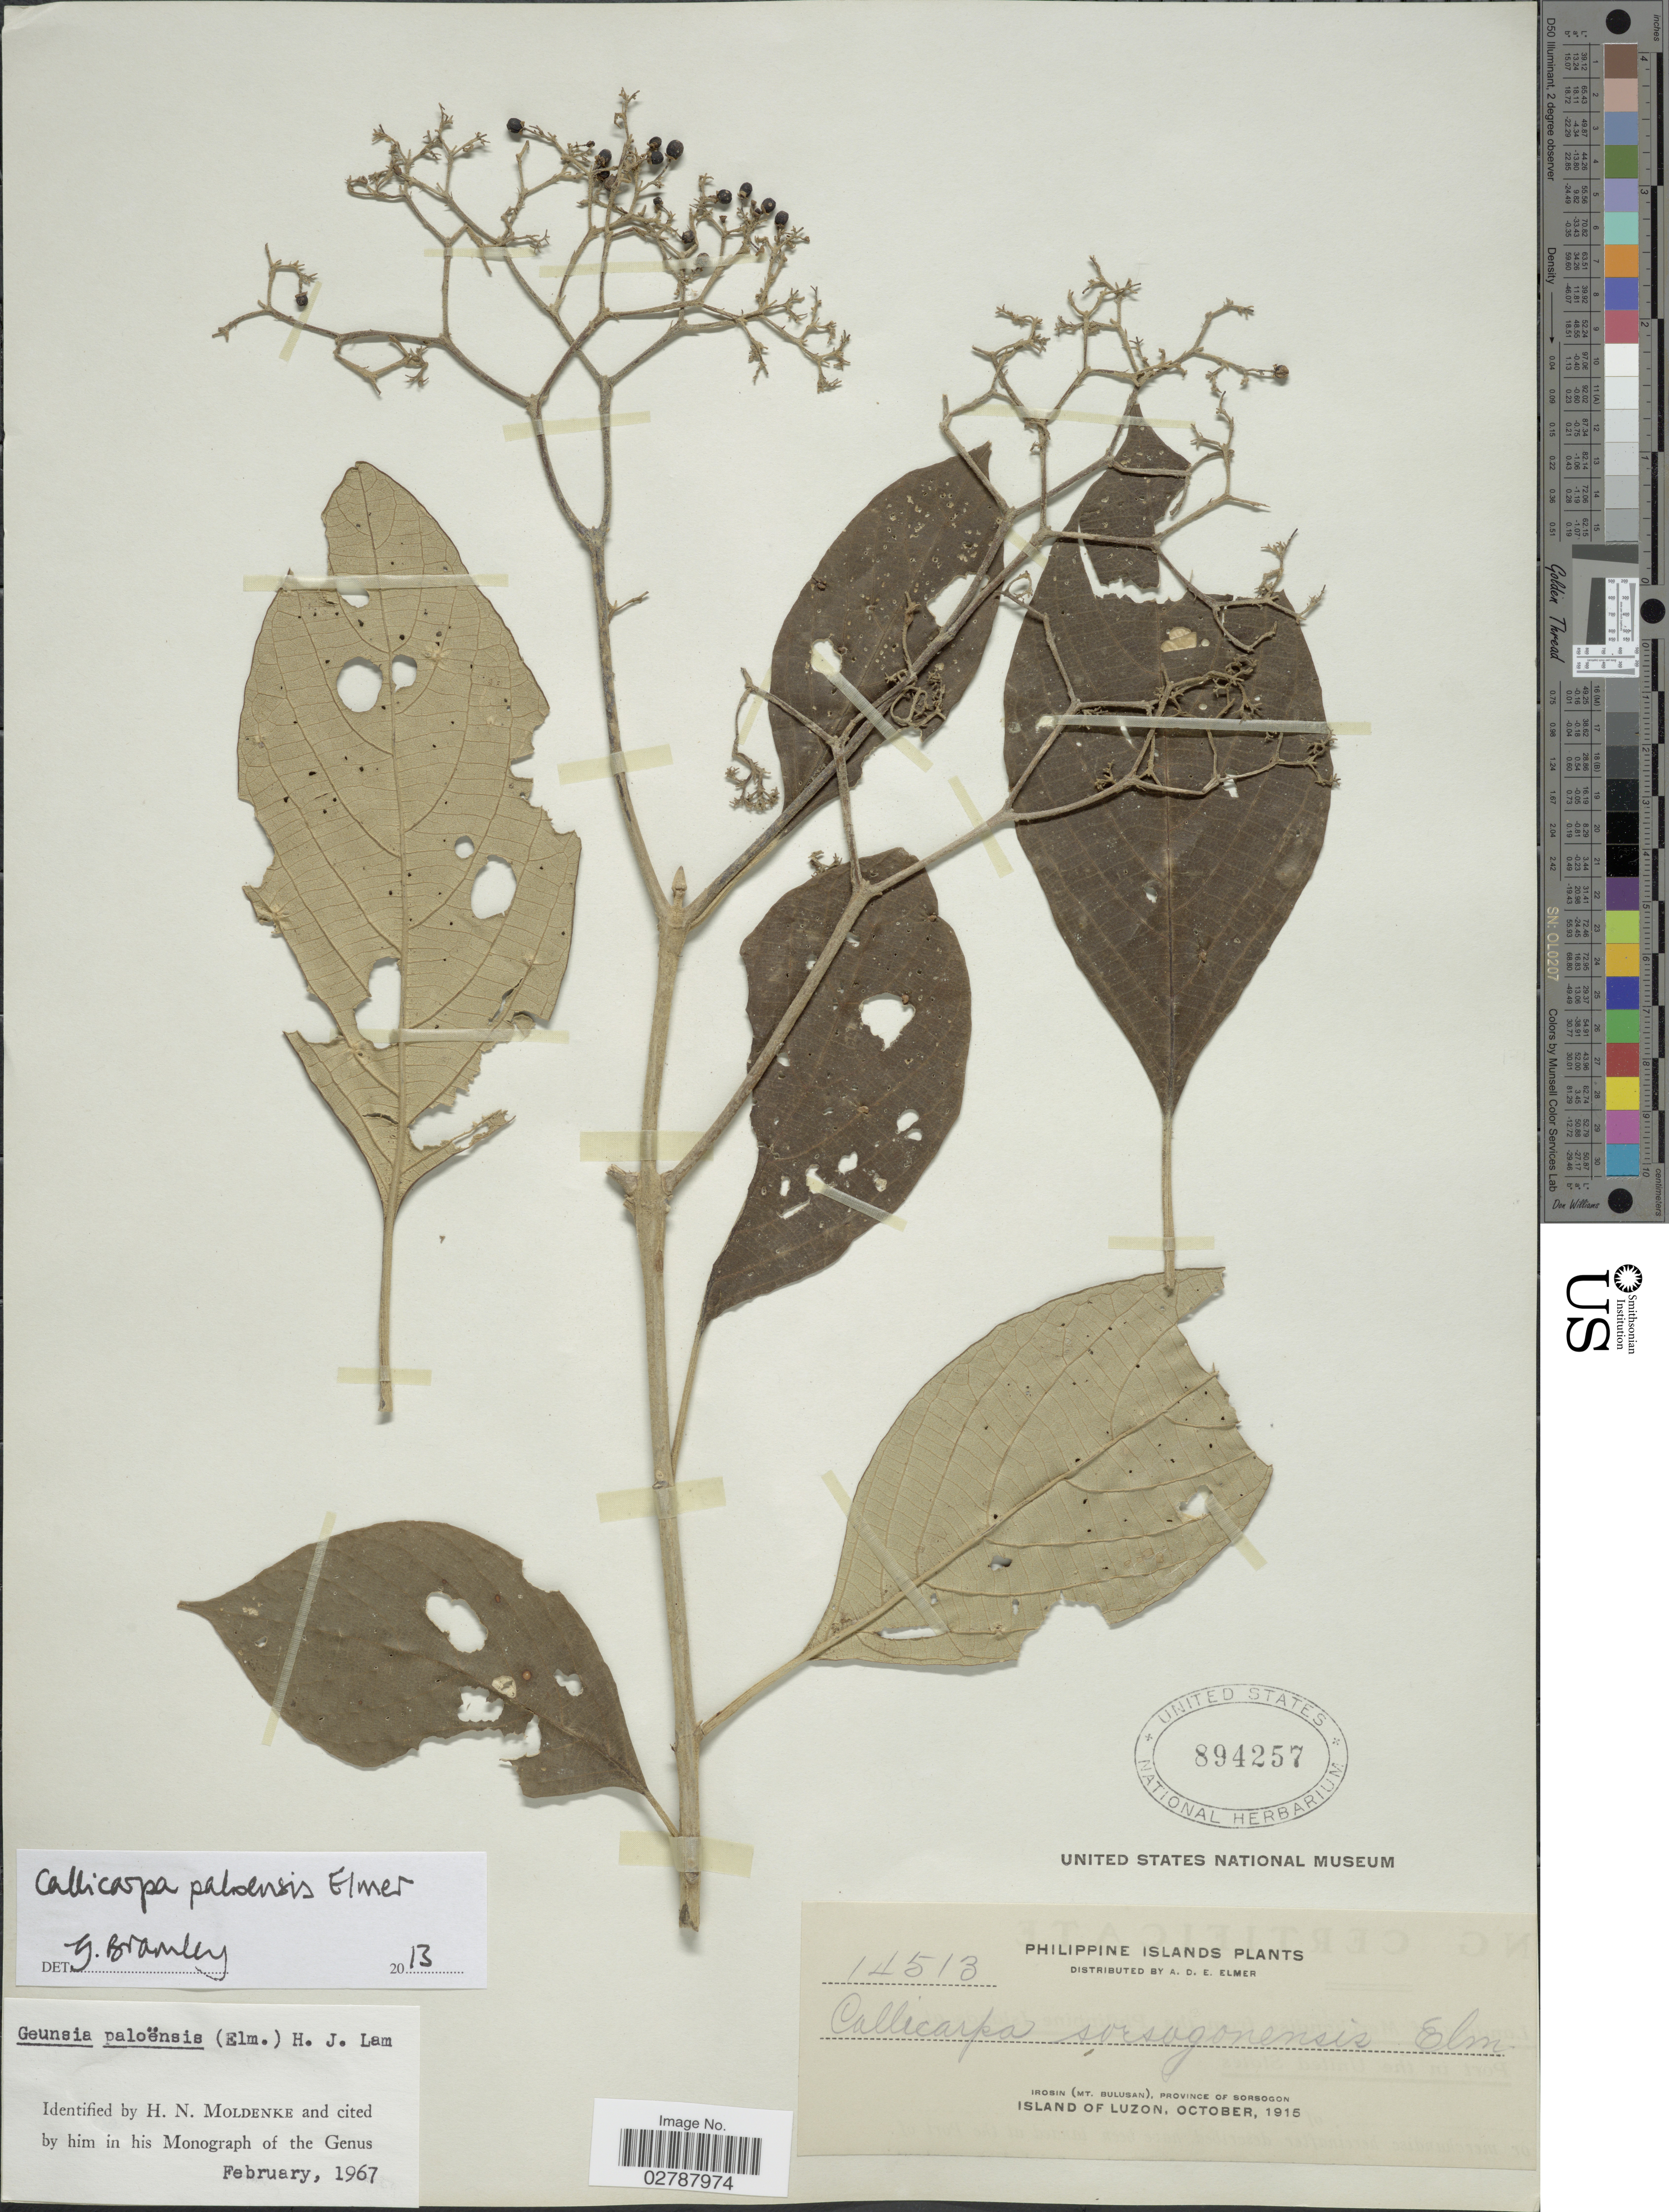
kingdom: Plantae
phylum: Tracheophyta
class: Magnoliopsida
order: Lamiales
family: Lamiaceae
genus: Callicarpa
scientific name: Callicarpa paloensis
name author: Elmer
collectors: A. D. E. Elmer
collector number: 14513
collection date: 1915-10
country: Philippines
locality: Philippine Islands. Irosin (Mt. Bulusan), Province of Sorsogon. Island of Luzon.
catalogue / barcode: US 894257